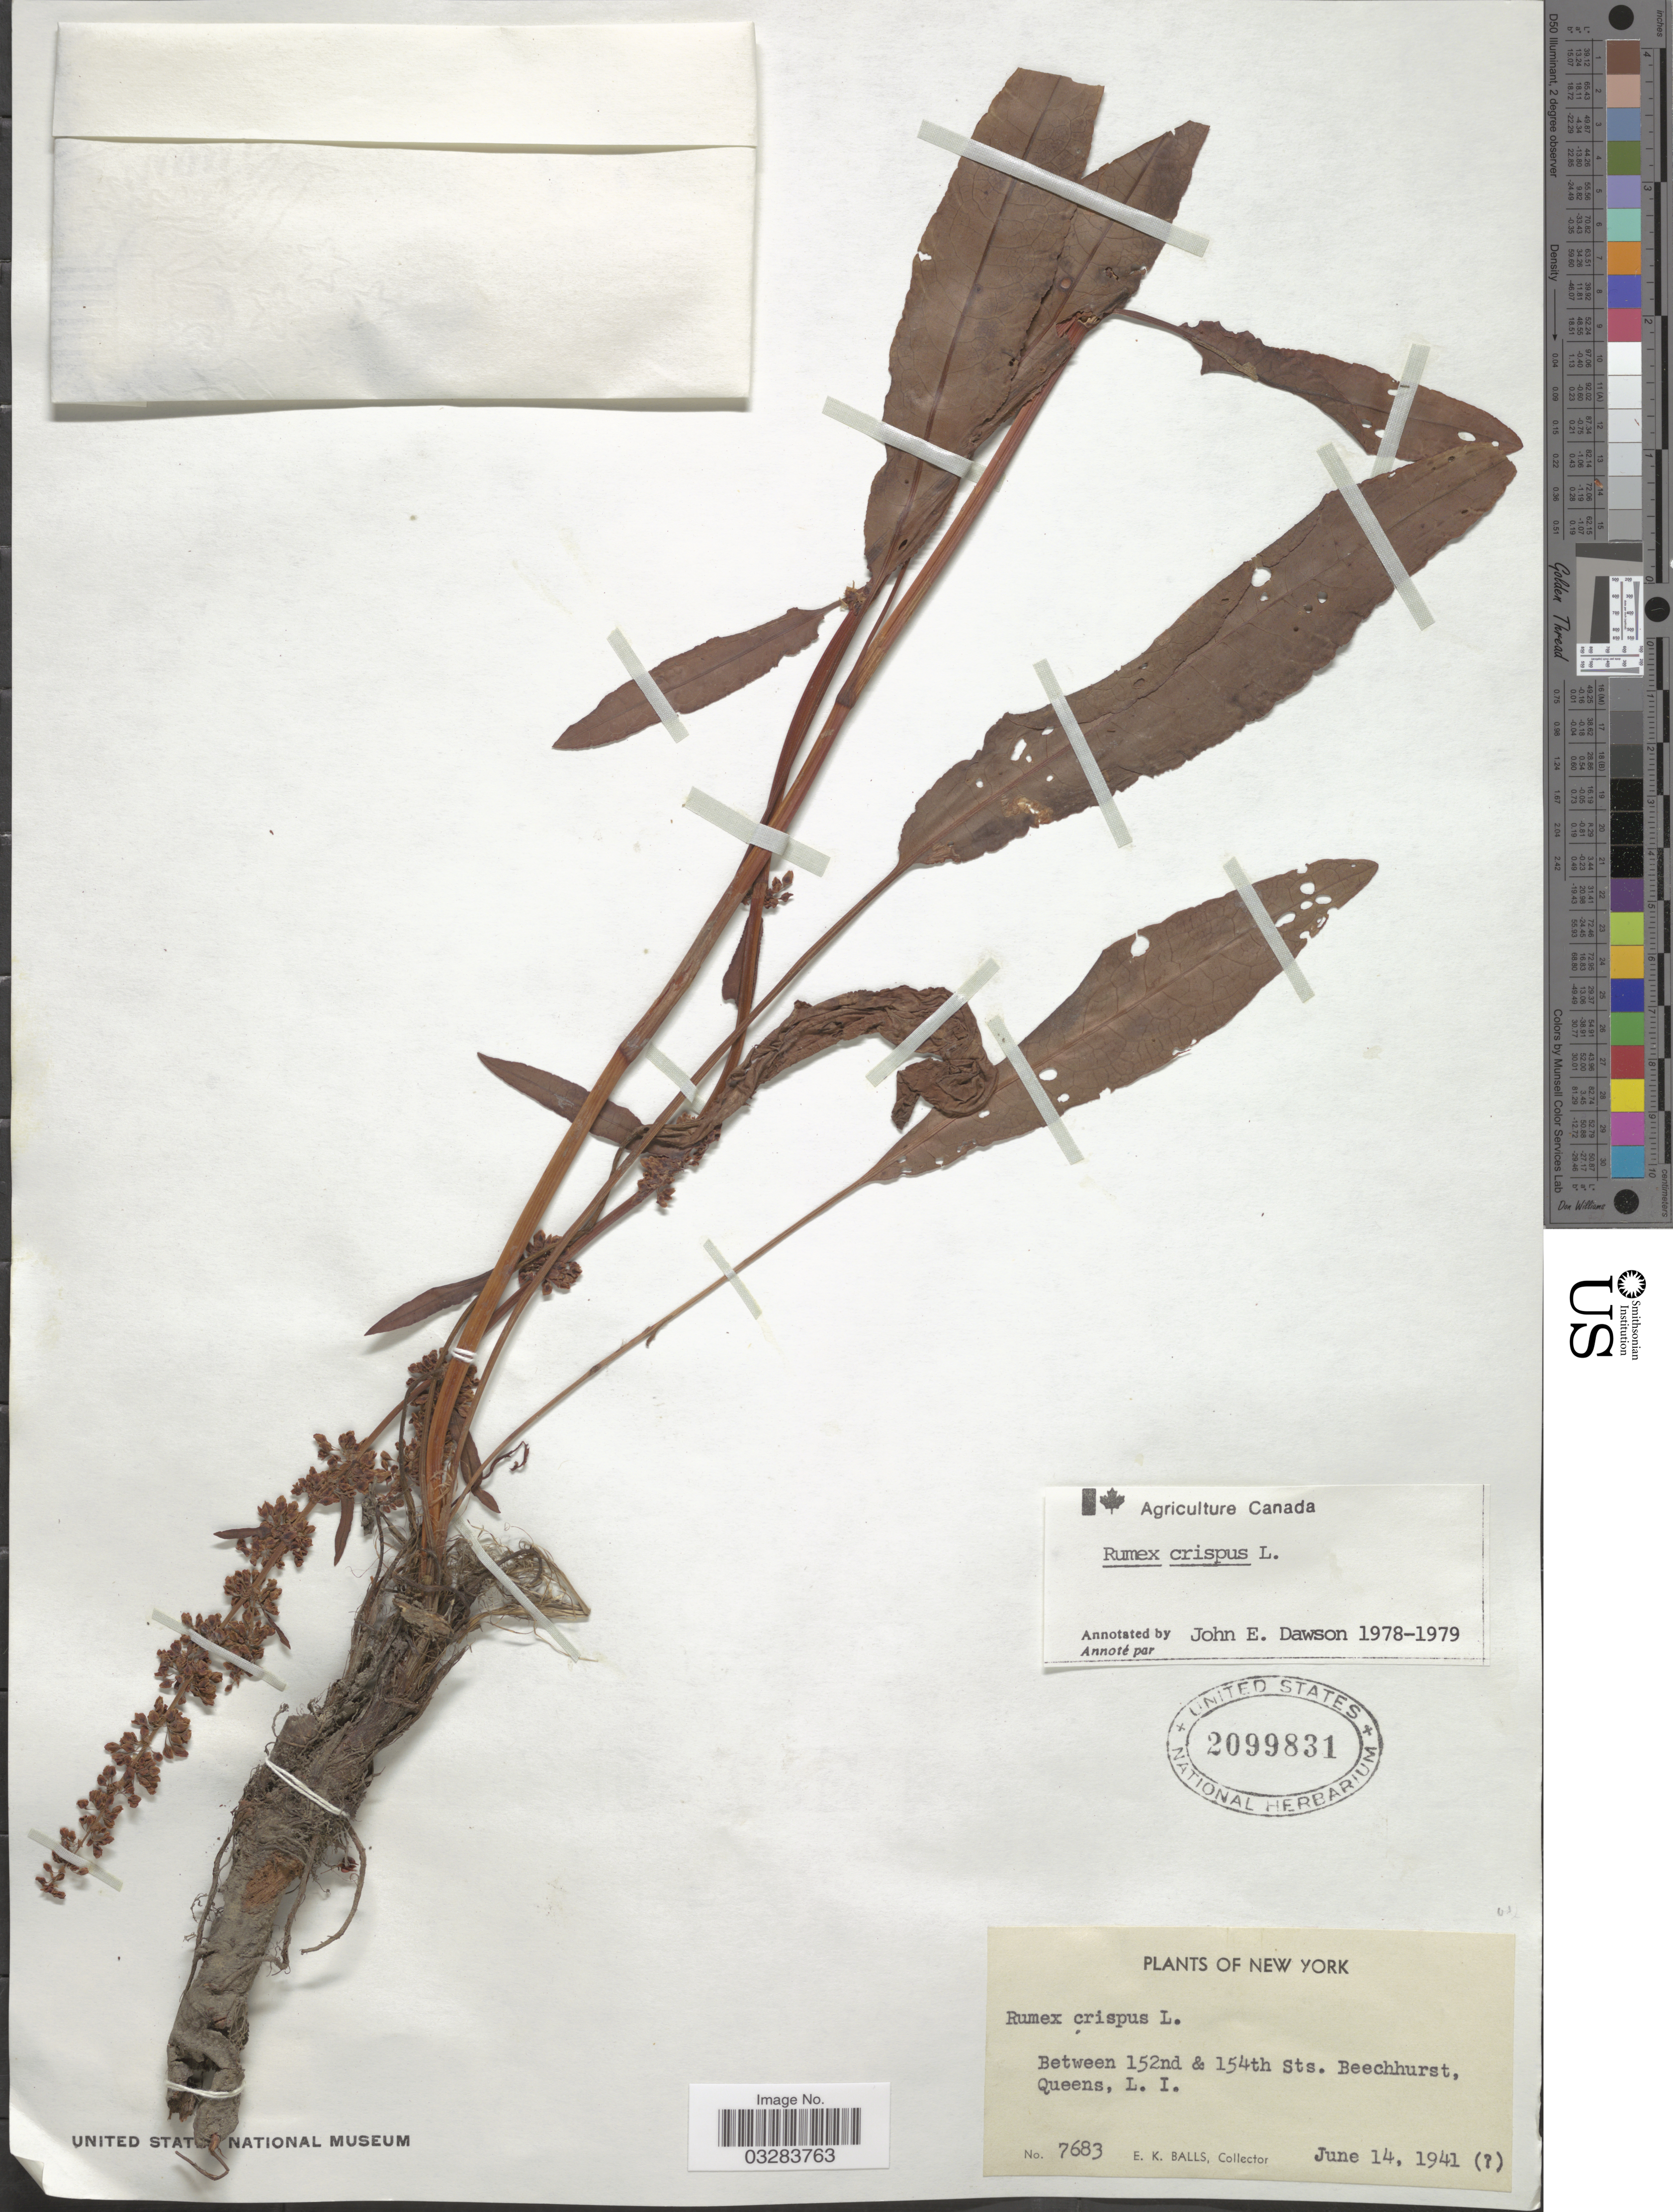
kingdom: Plantae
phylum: Tracheophyta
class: Magnoliopsida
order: Caryophyllales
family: Polygonaceae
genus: Rumex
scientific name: Rumex crispus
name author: L.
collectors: E. K. Balls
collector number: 7683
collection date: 1941-06-14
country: United States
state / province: New York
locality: Between 152nd and 154th Sts. Beechhurst, Queens, L.I.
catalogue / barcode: US 2099831